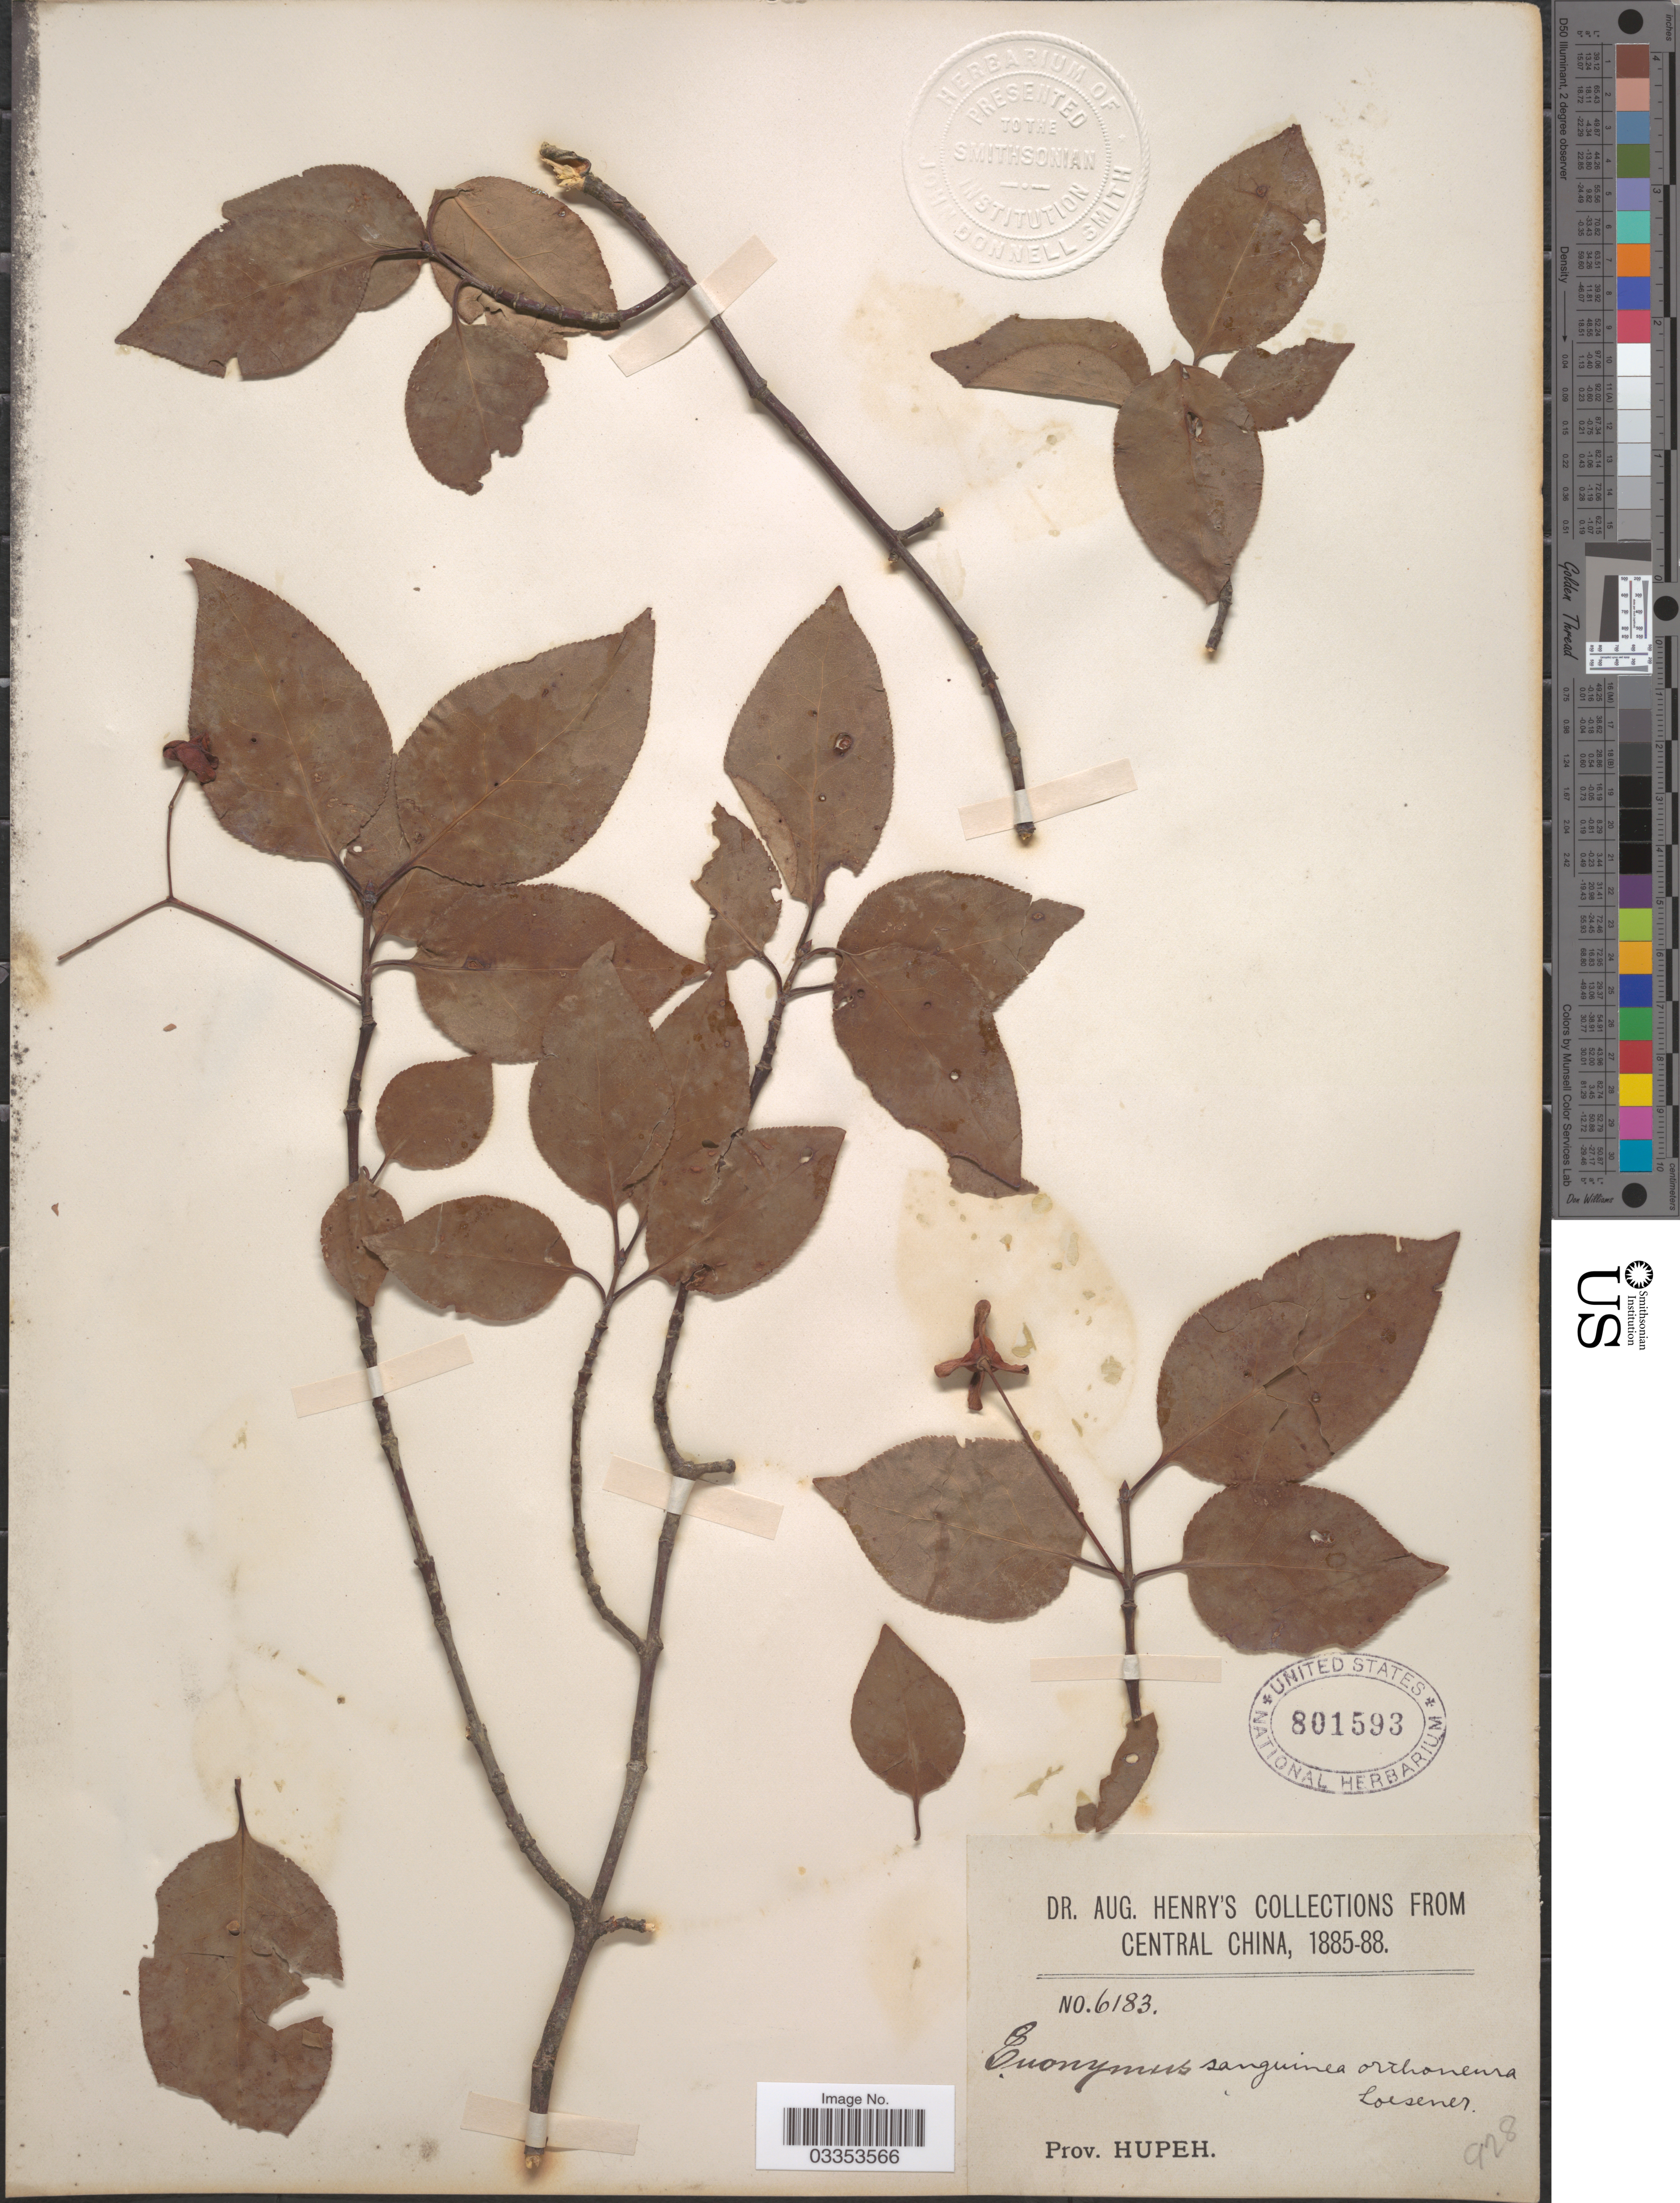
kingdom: Plantae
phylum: Tracheophyta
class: Magnoliopsida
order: Celastrales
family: Celastraceae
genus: Euonymus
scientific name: Euonymus sanguineus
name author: Loes.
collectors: A. Henry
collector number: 6183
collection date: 1885/1888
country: China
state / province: Hubei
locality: Central China. Prov. Hupeh.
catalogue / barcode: US 801593